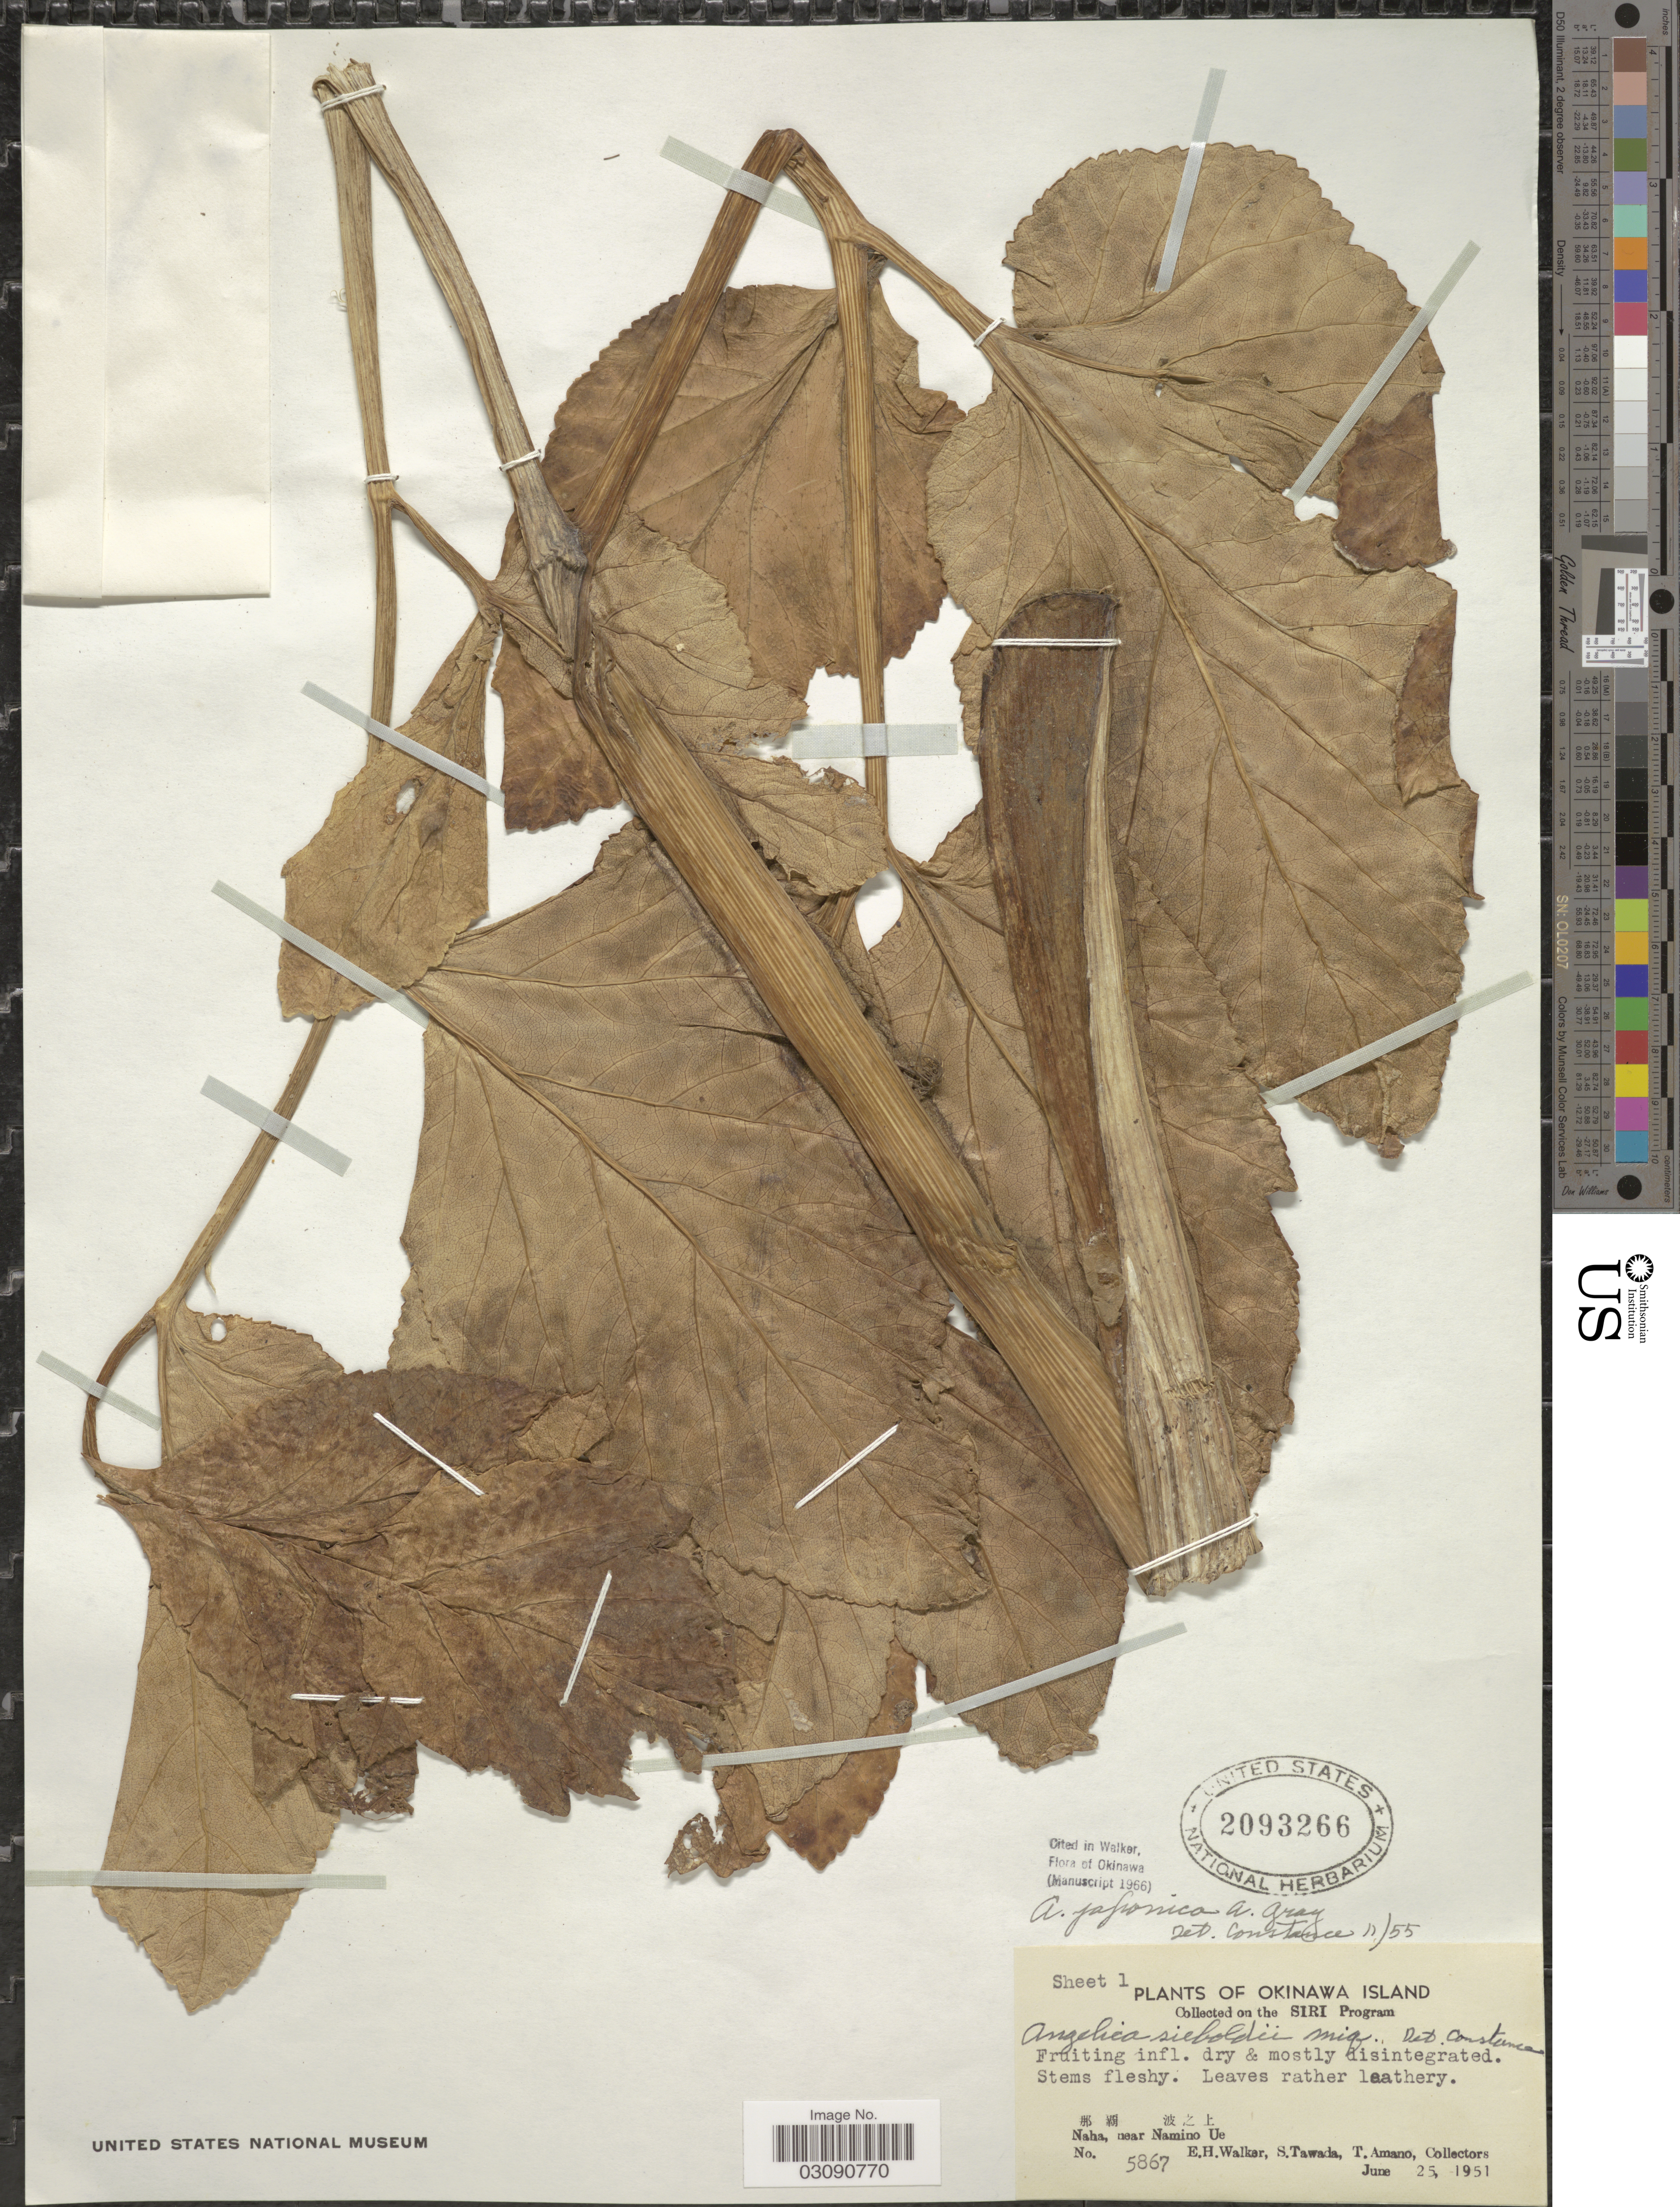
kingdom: Plantae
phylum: Tracheophyta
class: Magnoliopsida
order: Apiales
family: Apiaceae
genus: Angelica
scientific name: Angelica japonica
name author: A. Gray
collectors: E. H. Walker, S. Tawada & T. Amano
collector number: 5867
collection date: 1951-06-25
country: Japan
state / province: Okinawa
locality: Okinawa Island, Naha, near Namino Ue.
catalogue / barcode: US 2093266